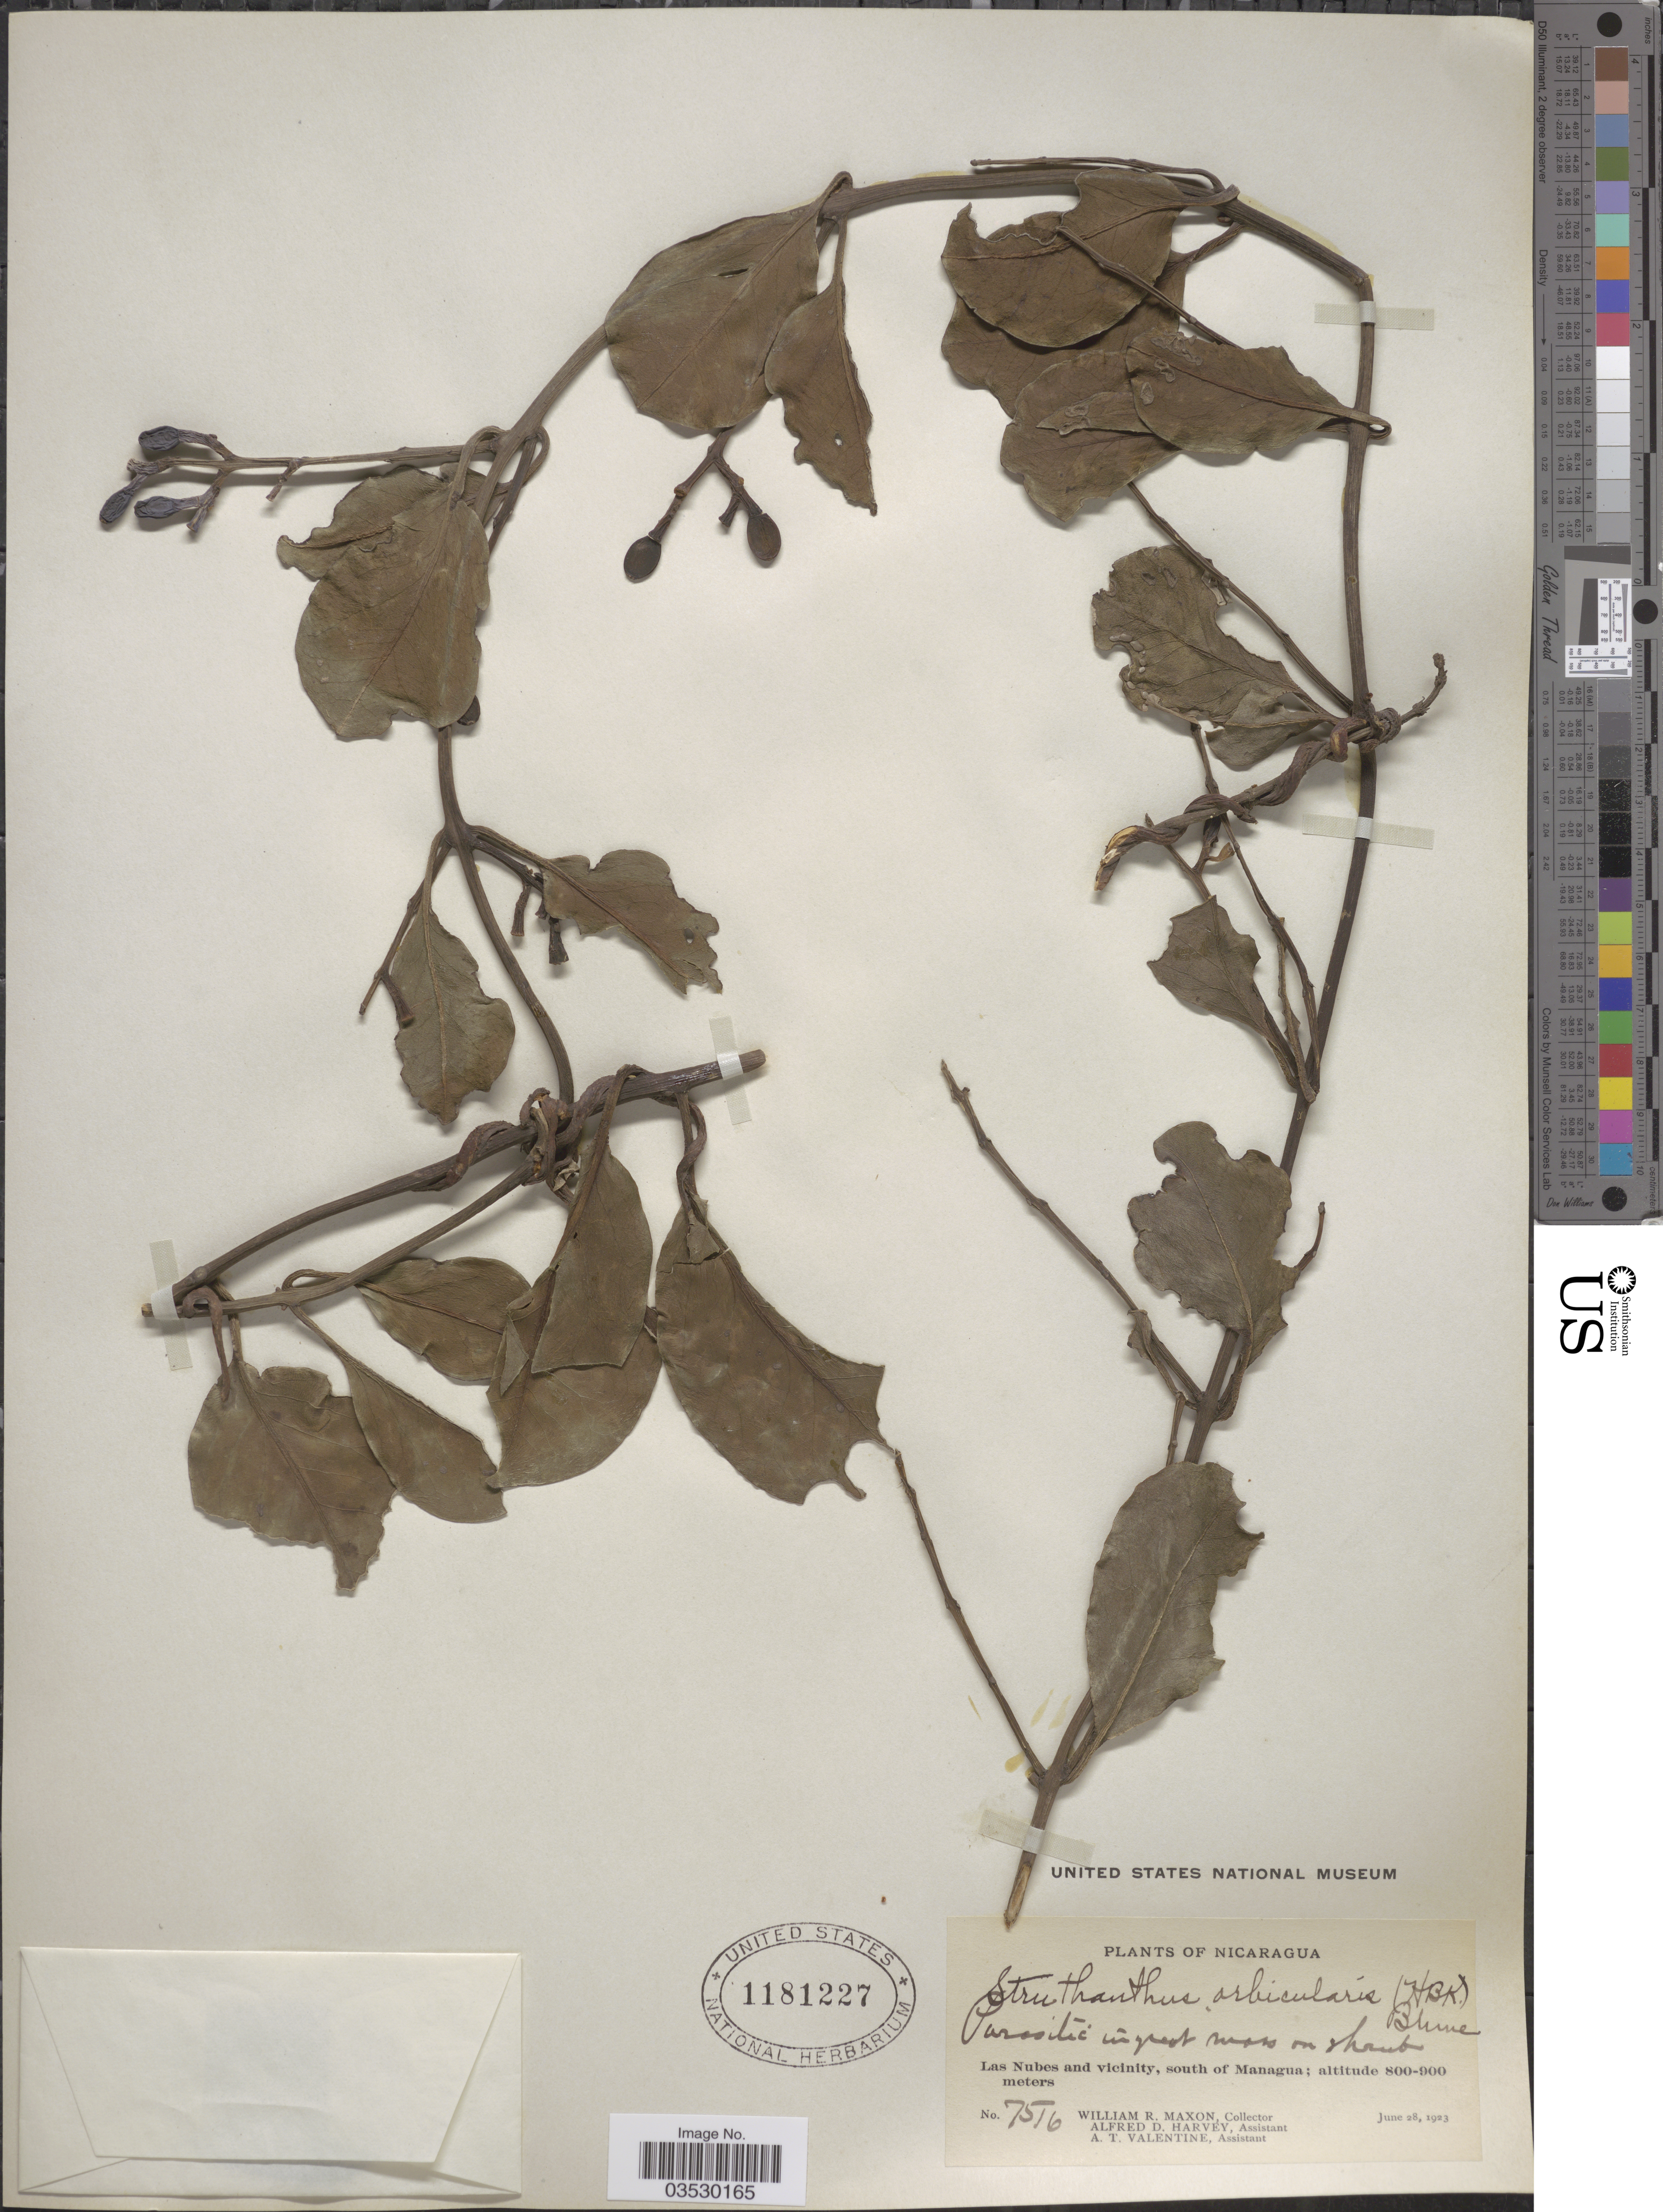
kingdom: Plantae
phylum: Tracheophyta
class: Magnoliopsida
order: Santalales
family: Loranthaceae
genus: Struthanthus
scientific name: Struthanthus orbicularis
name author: (Kunth) Blume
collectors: W. R. Maxon, A. D. Harvey & A. Valentine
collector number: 7516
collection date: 1923-06-28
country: Nicaragua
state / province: Managua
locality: Las Nubes and vicinity, south of Managua.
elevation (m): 800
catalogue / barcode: US 1181227